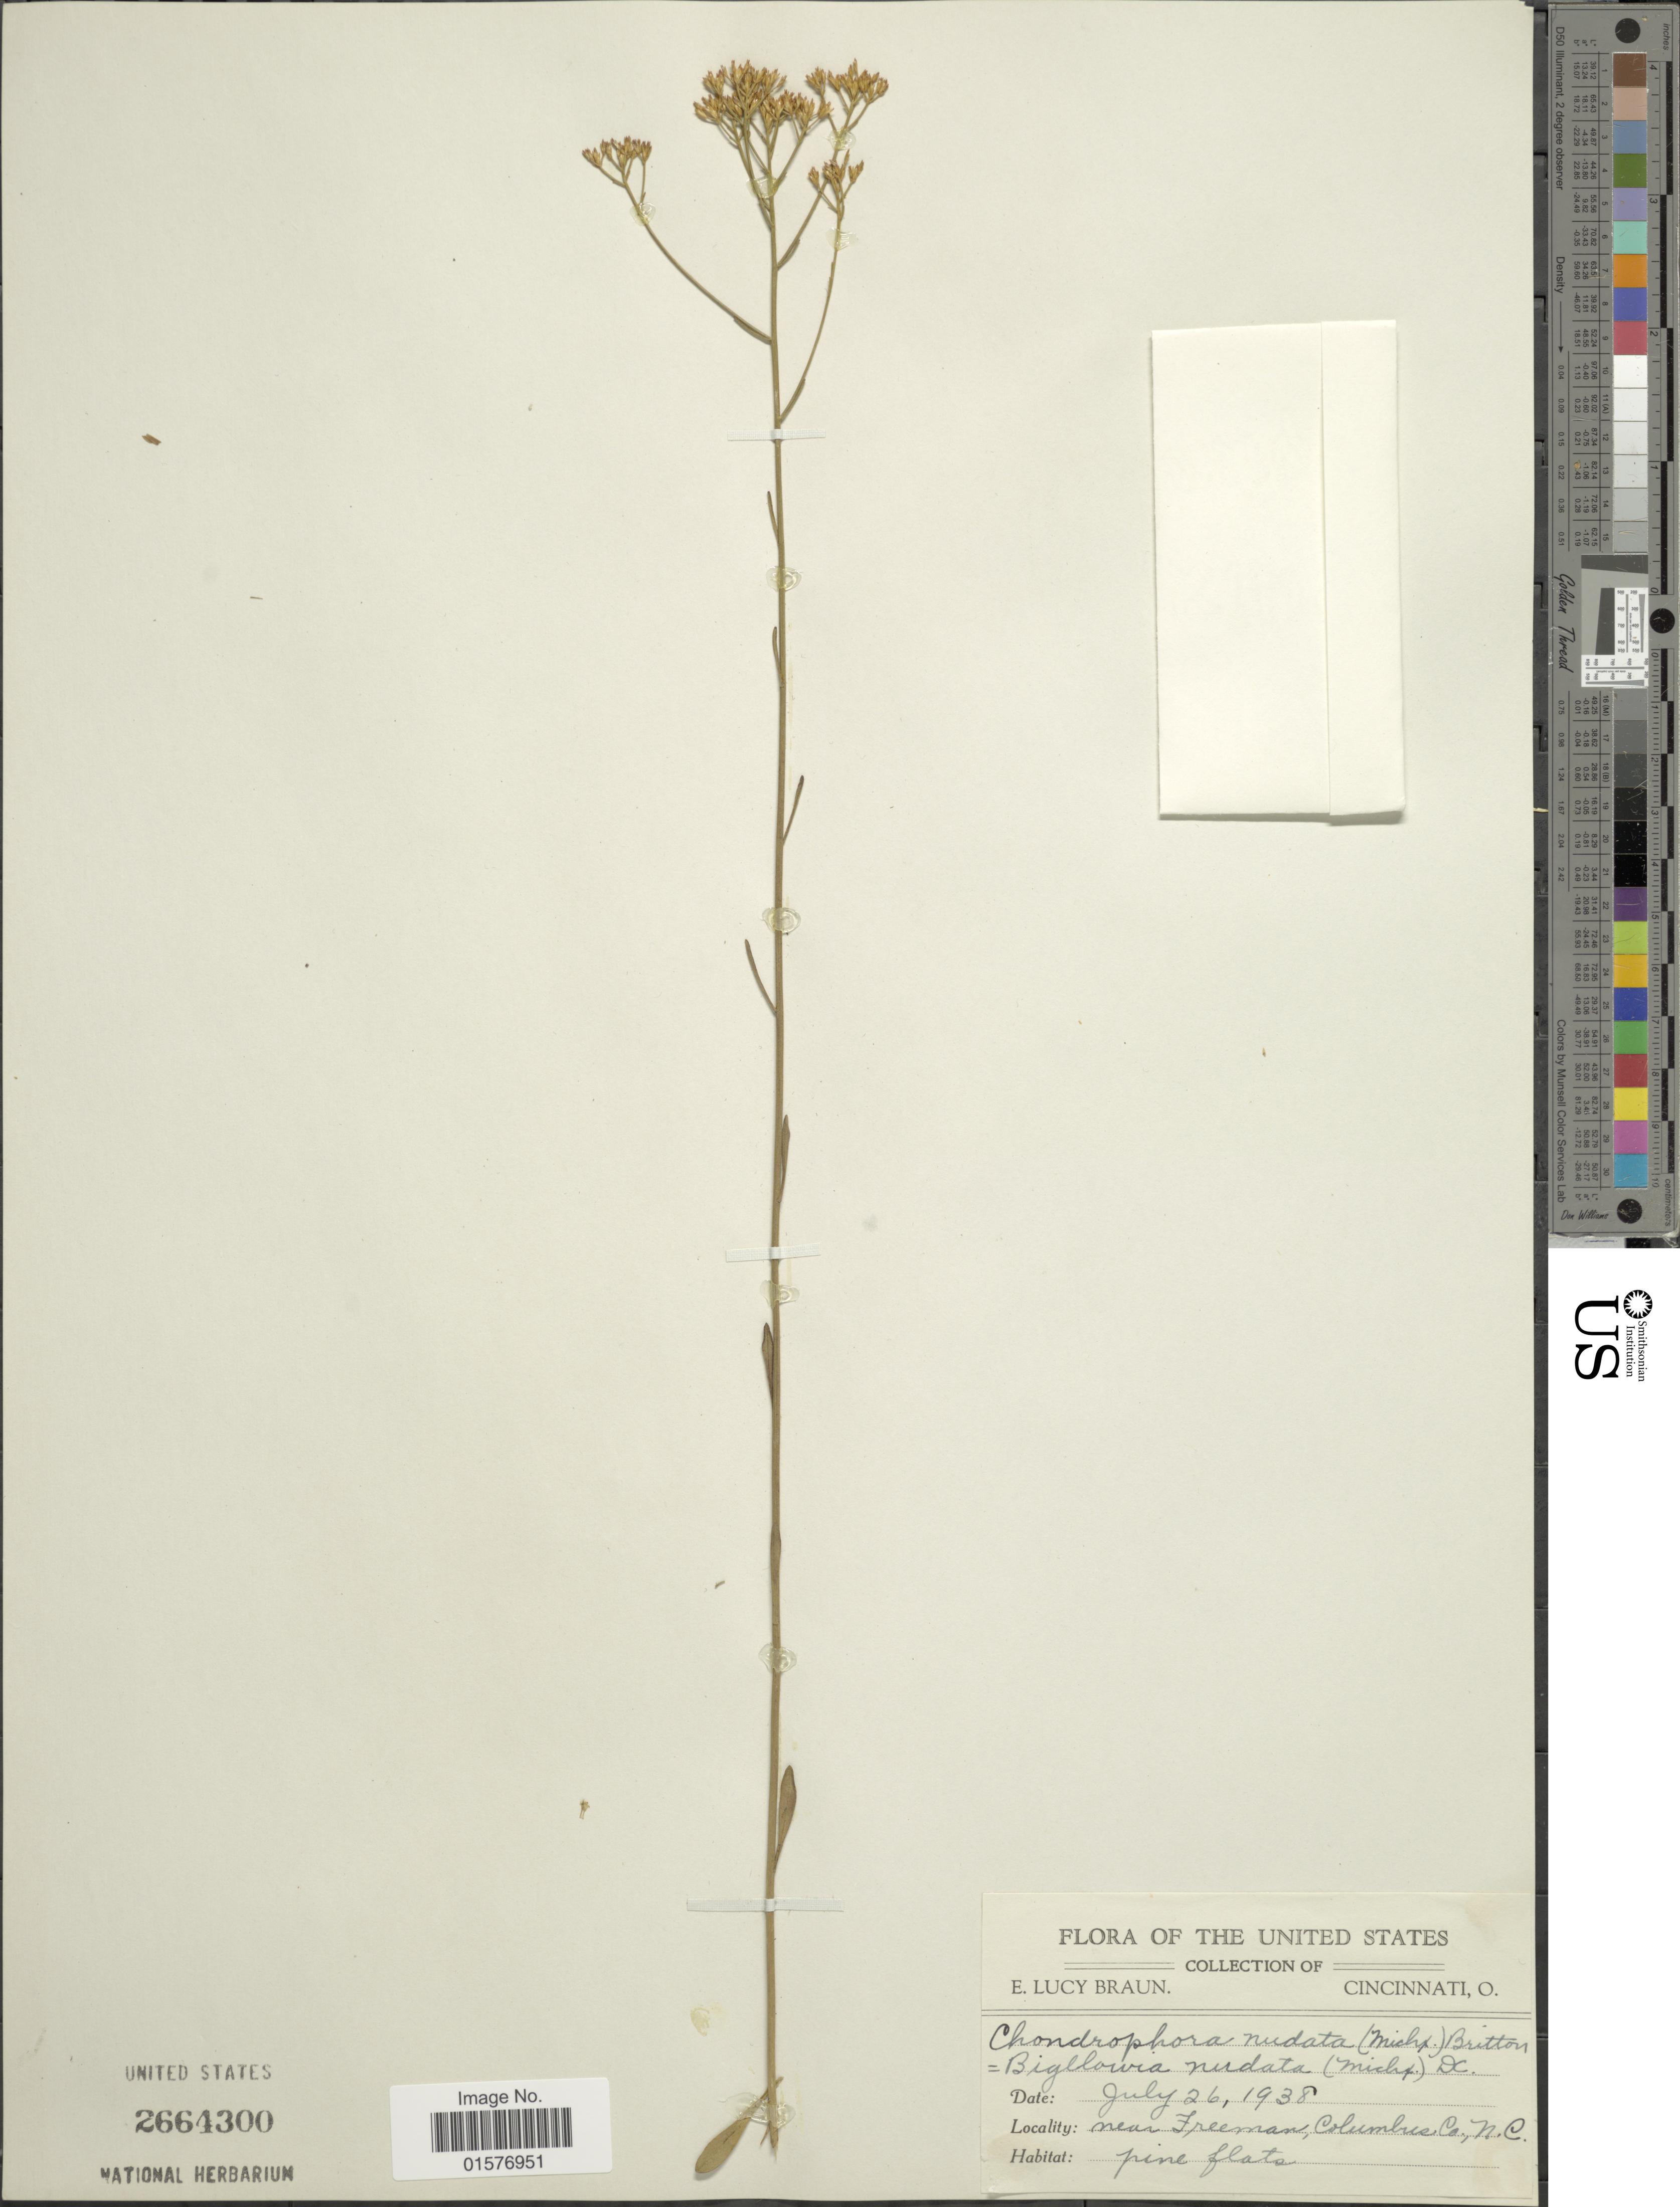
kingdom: Plantae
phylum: Tracheophyta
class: Magnoliopsida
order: Asterales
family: Asteraceae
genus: Bigelowia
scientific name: Bigelowia nudata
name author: (Michx.) DC.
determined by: Urbatsch, Lowell E., Curator (LSU), Louisiana State University (UNITED STATES)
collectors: E. L. Braun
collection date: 1938-07-26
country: United States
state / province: North Carolina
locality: Near Freeman, Columbus Co.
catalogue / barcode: US 2664300